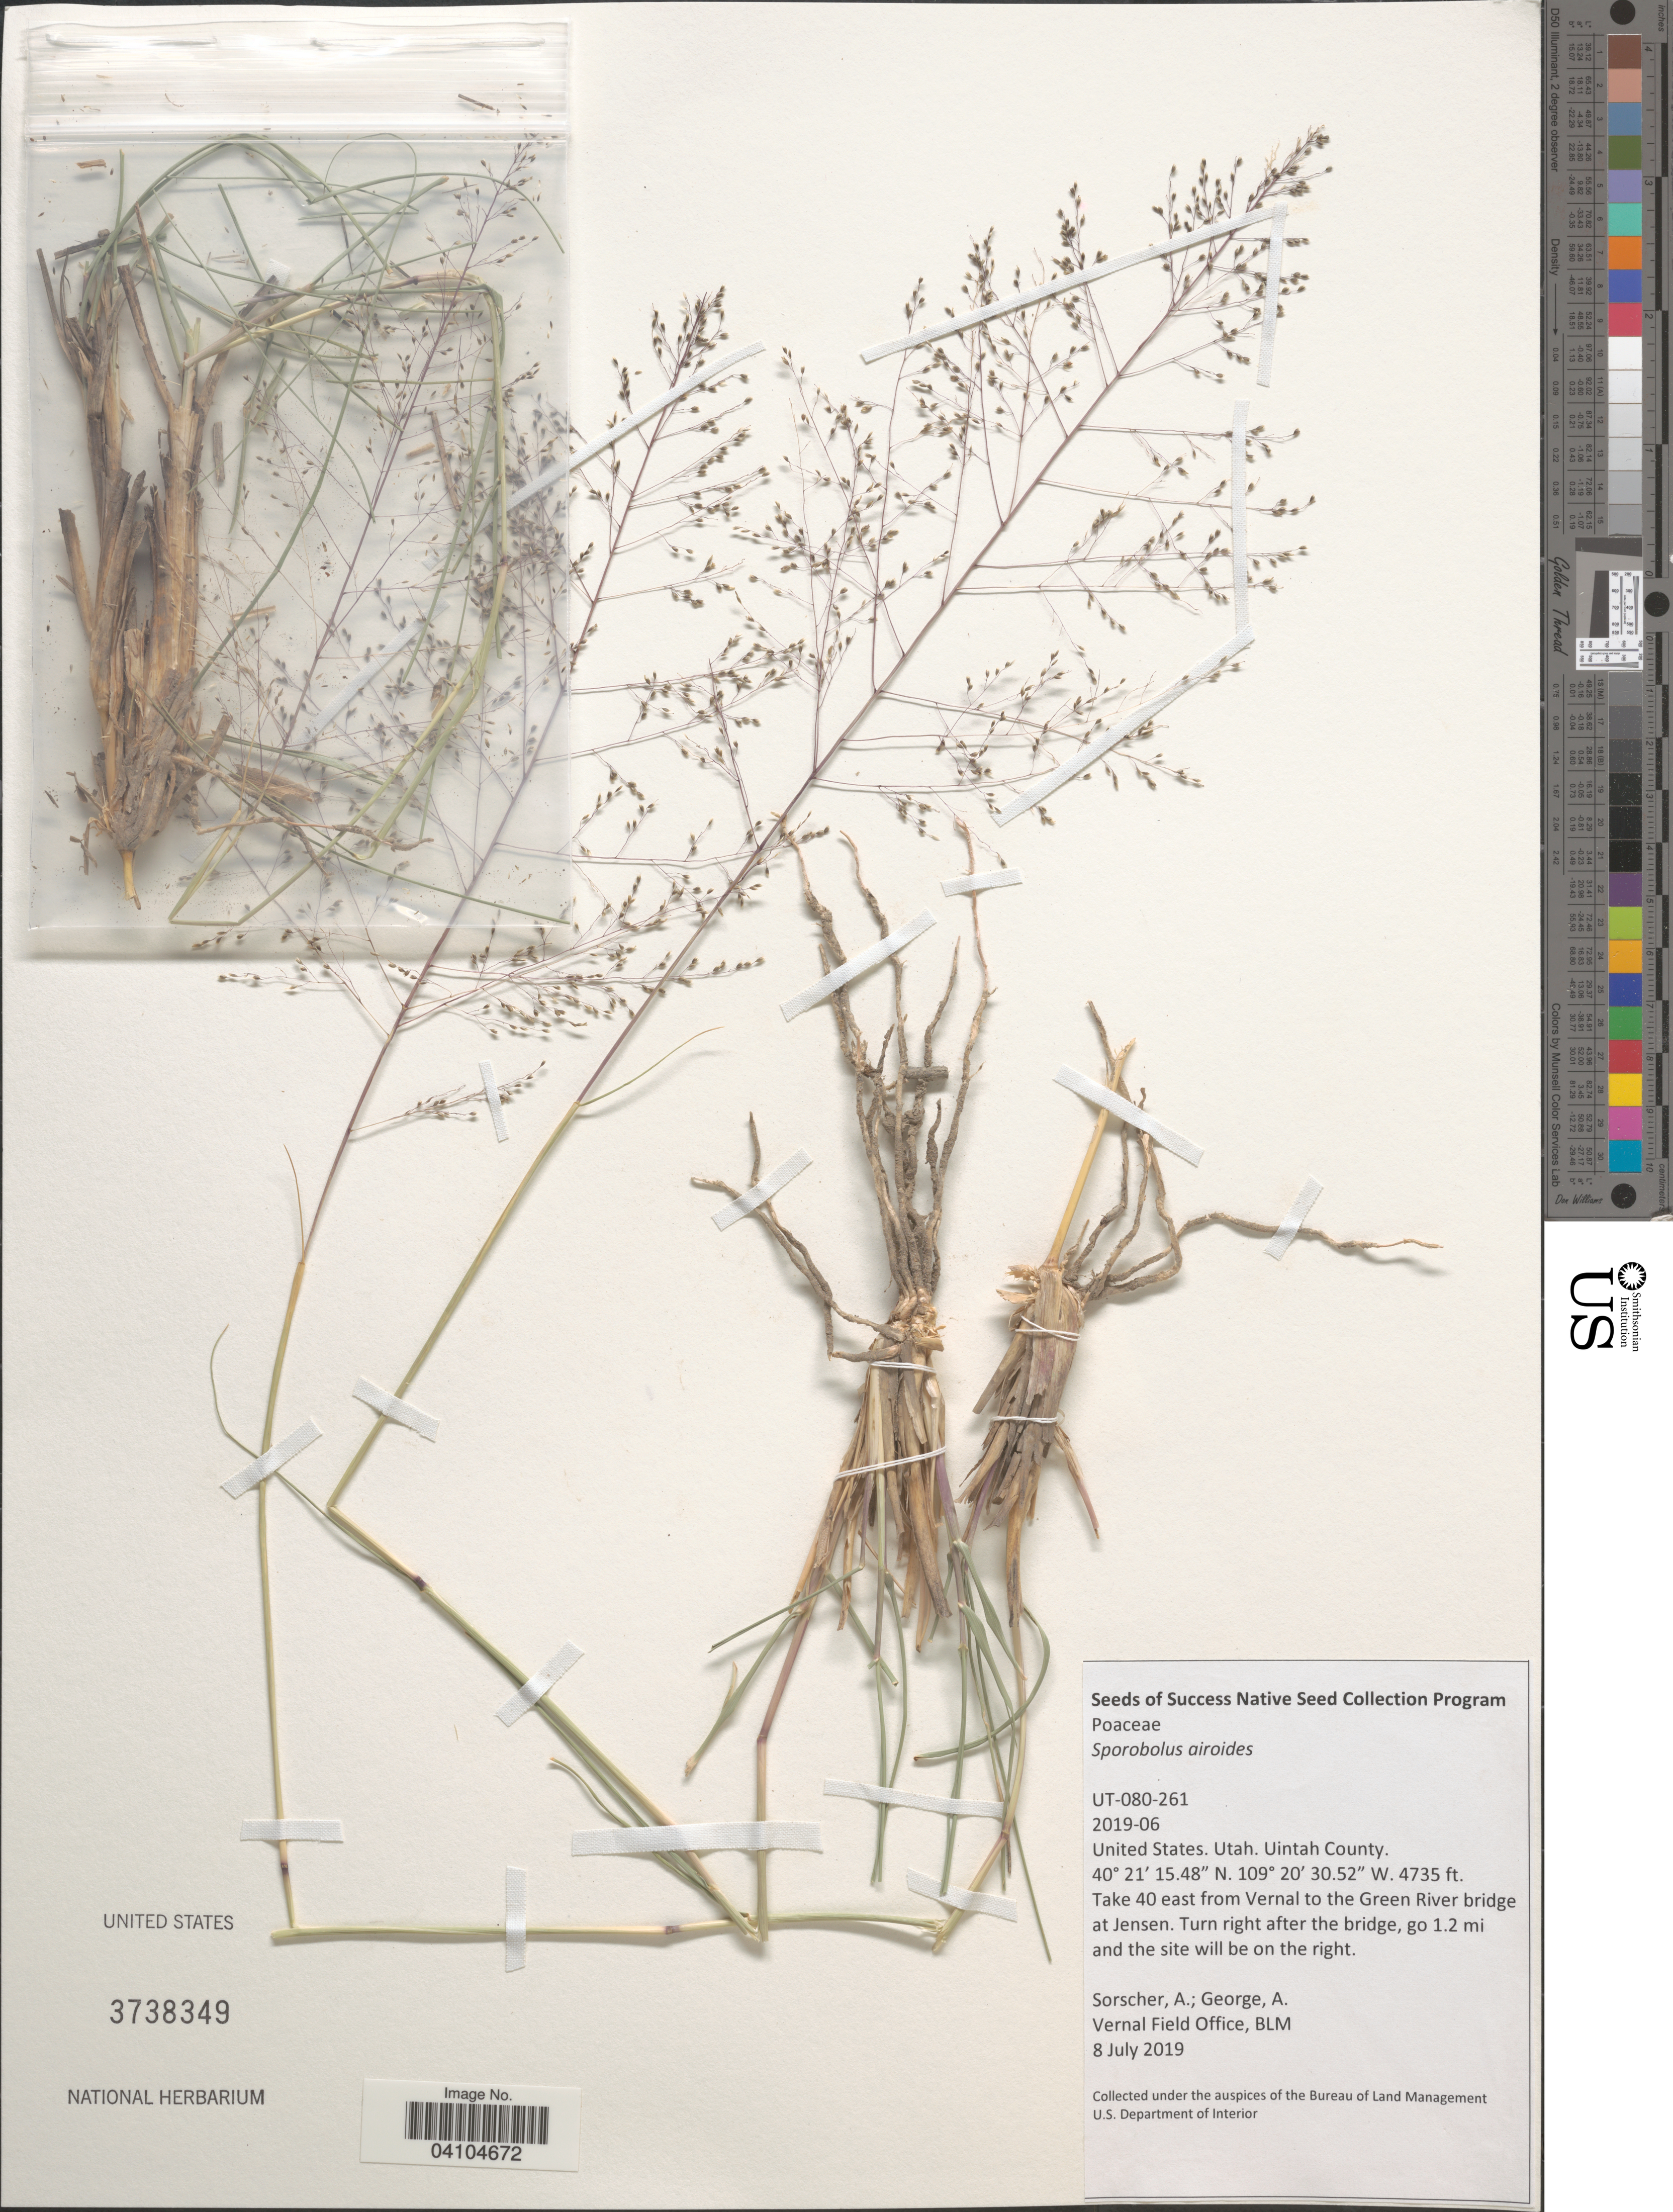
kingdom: Plantae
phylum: Tracheophyta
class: Liliopsida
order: Poales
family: Poaceae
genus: Sporobolus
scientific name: Sporobolus airoides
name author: (Torr.) Torr.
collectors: A. Sorscher & A. S. George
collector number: UT-080-261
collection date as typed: Transcribed d/m/y: /6/2019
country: United States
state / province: Utah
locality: Uintah County. Take 40 east from Vernal to the Green River bridge at Jensen. Turn right after the bridge, go 1.2 mi and the site will be on the right.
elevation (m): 1334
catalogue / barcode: US 3738349